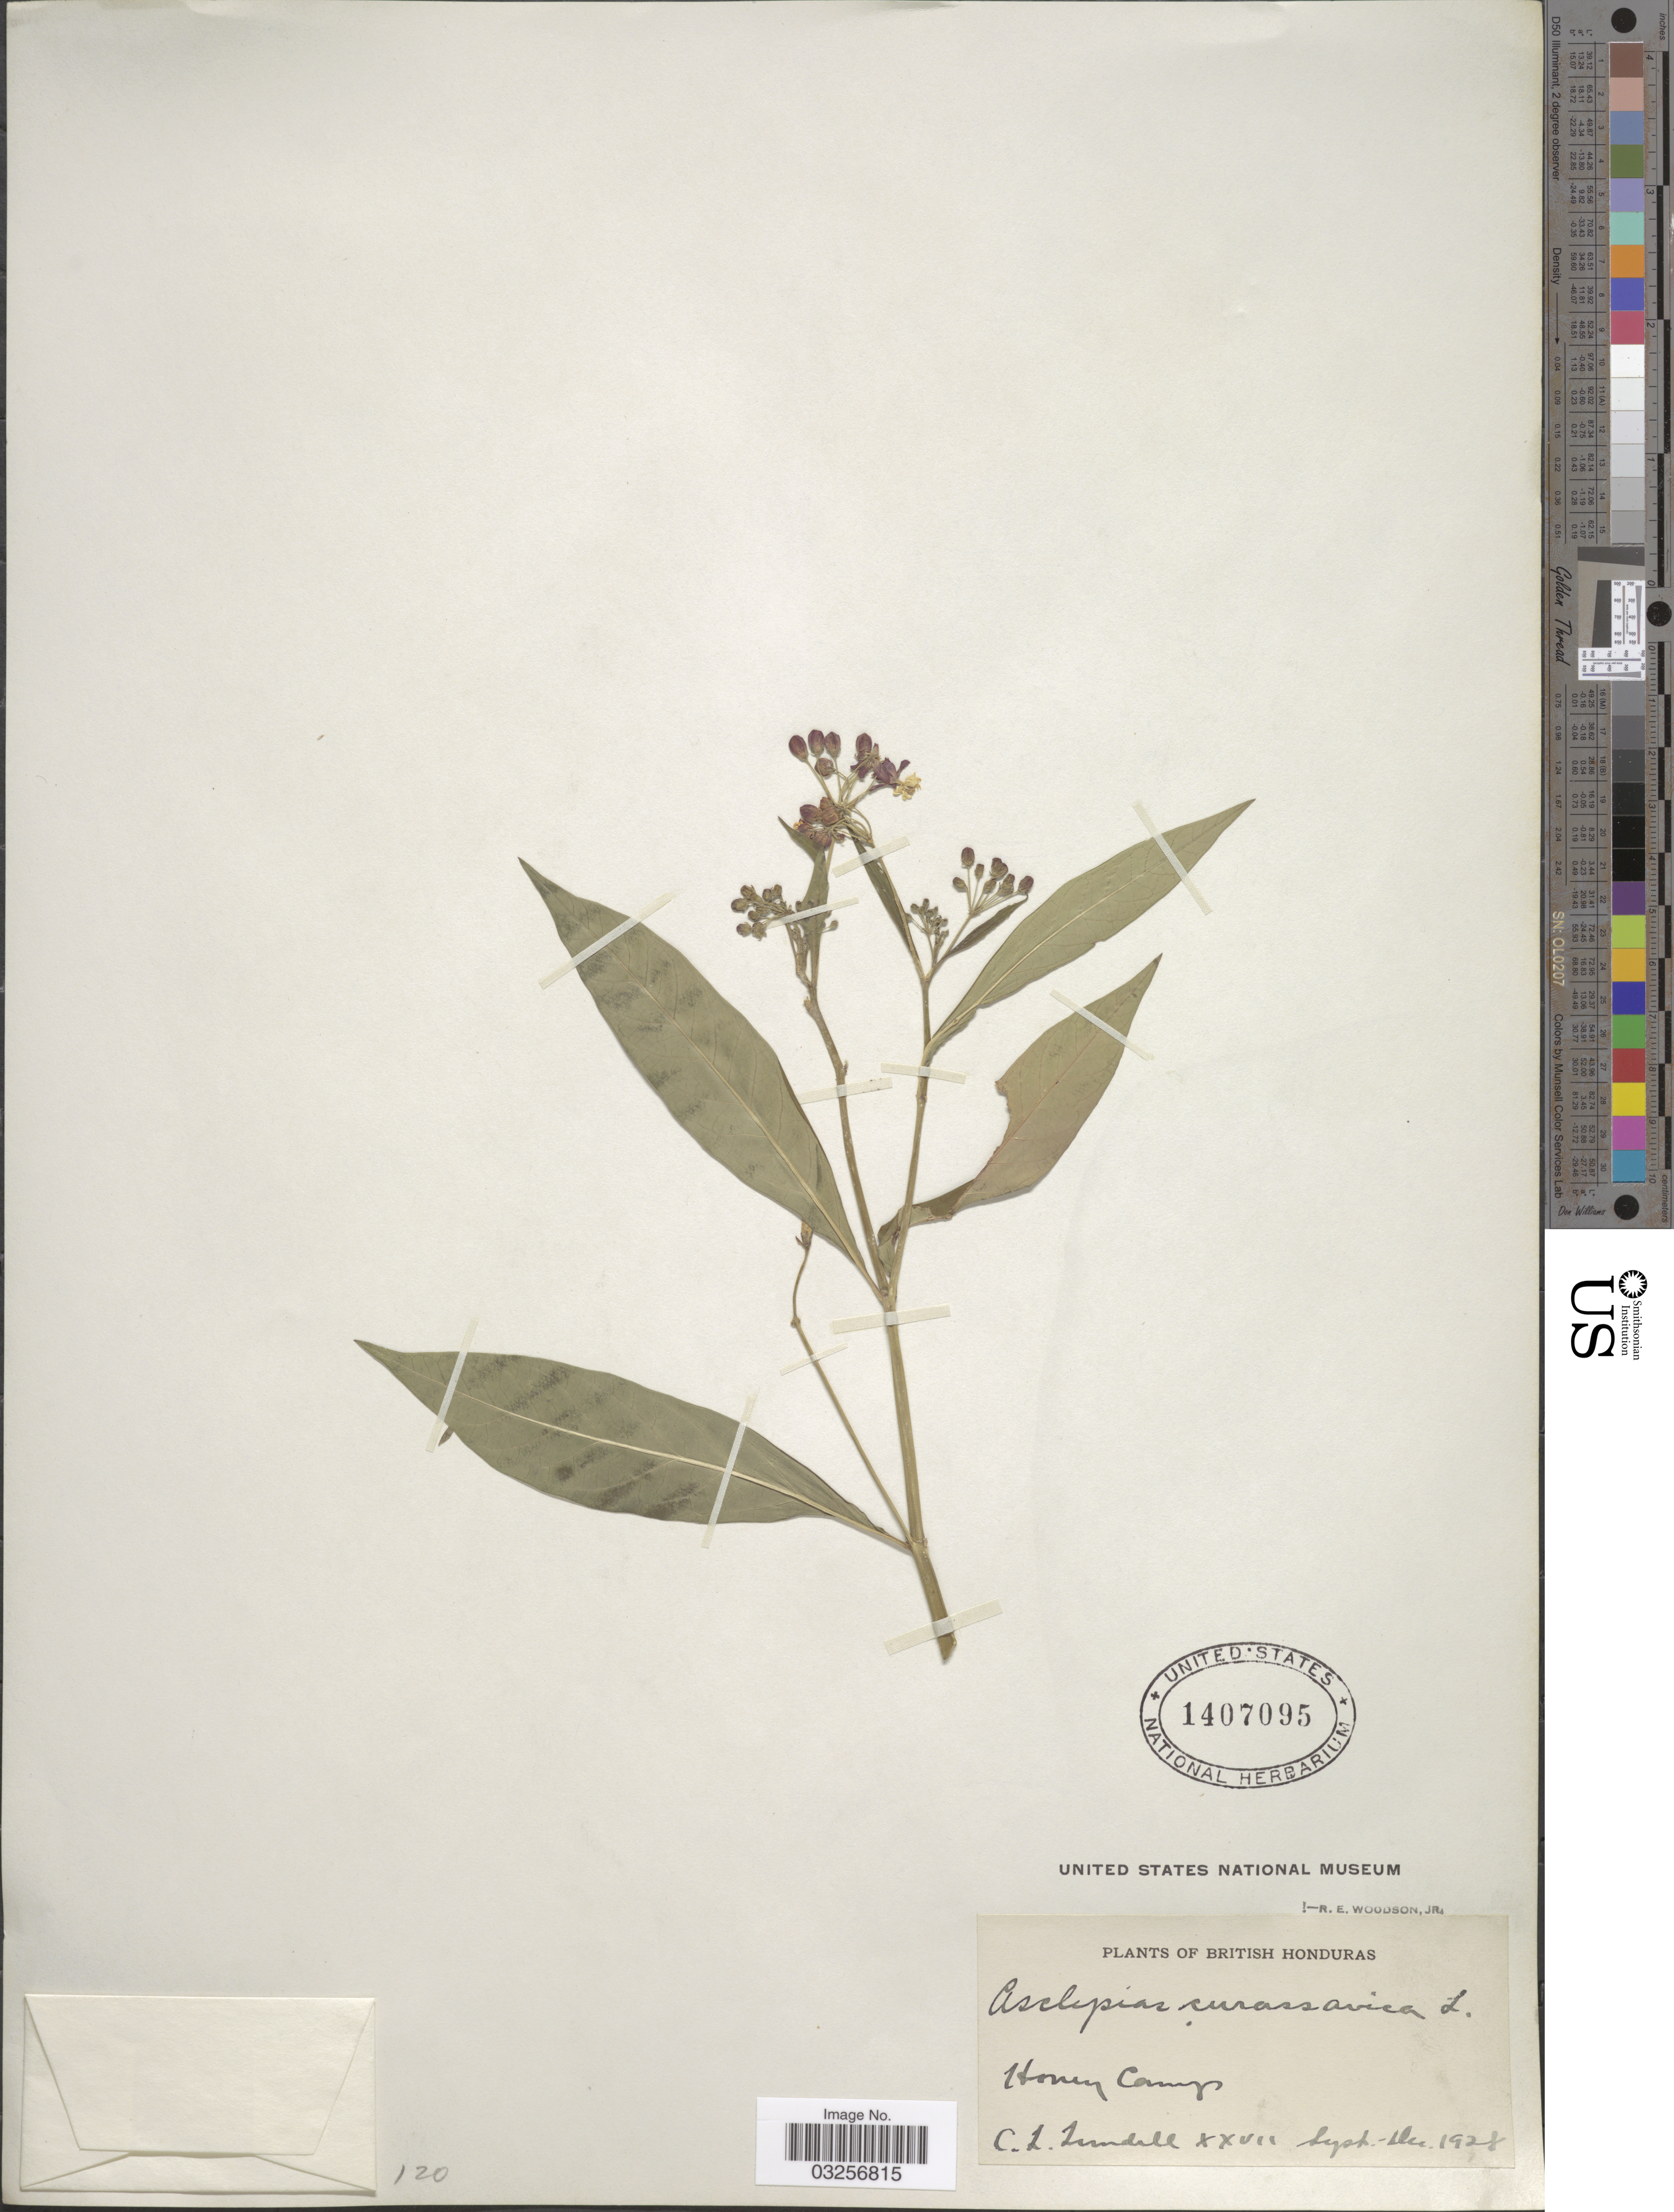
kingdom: Plantae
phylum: Tracheophyta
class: Magnoliopsida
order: Gentianales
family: Apocynaceae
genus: Asclepias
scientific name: Asclepias curassavica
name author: L.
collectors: C. L. Lundell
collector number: XXVII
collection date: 1928-09/1928-12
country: Belize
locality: British Honduras. Honey Camp.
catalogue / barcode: US 1407095